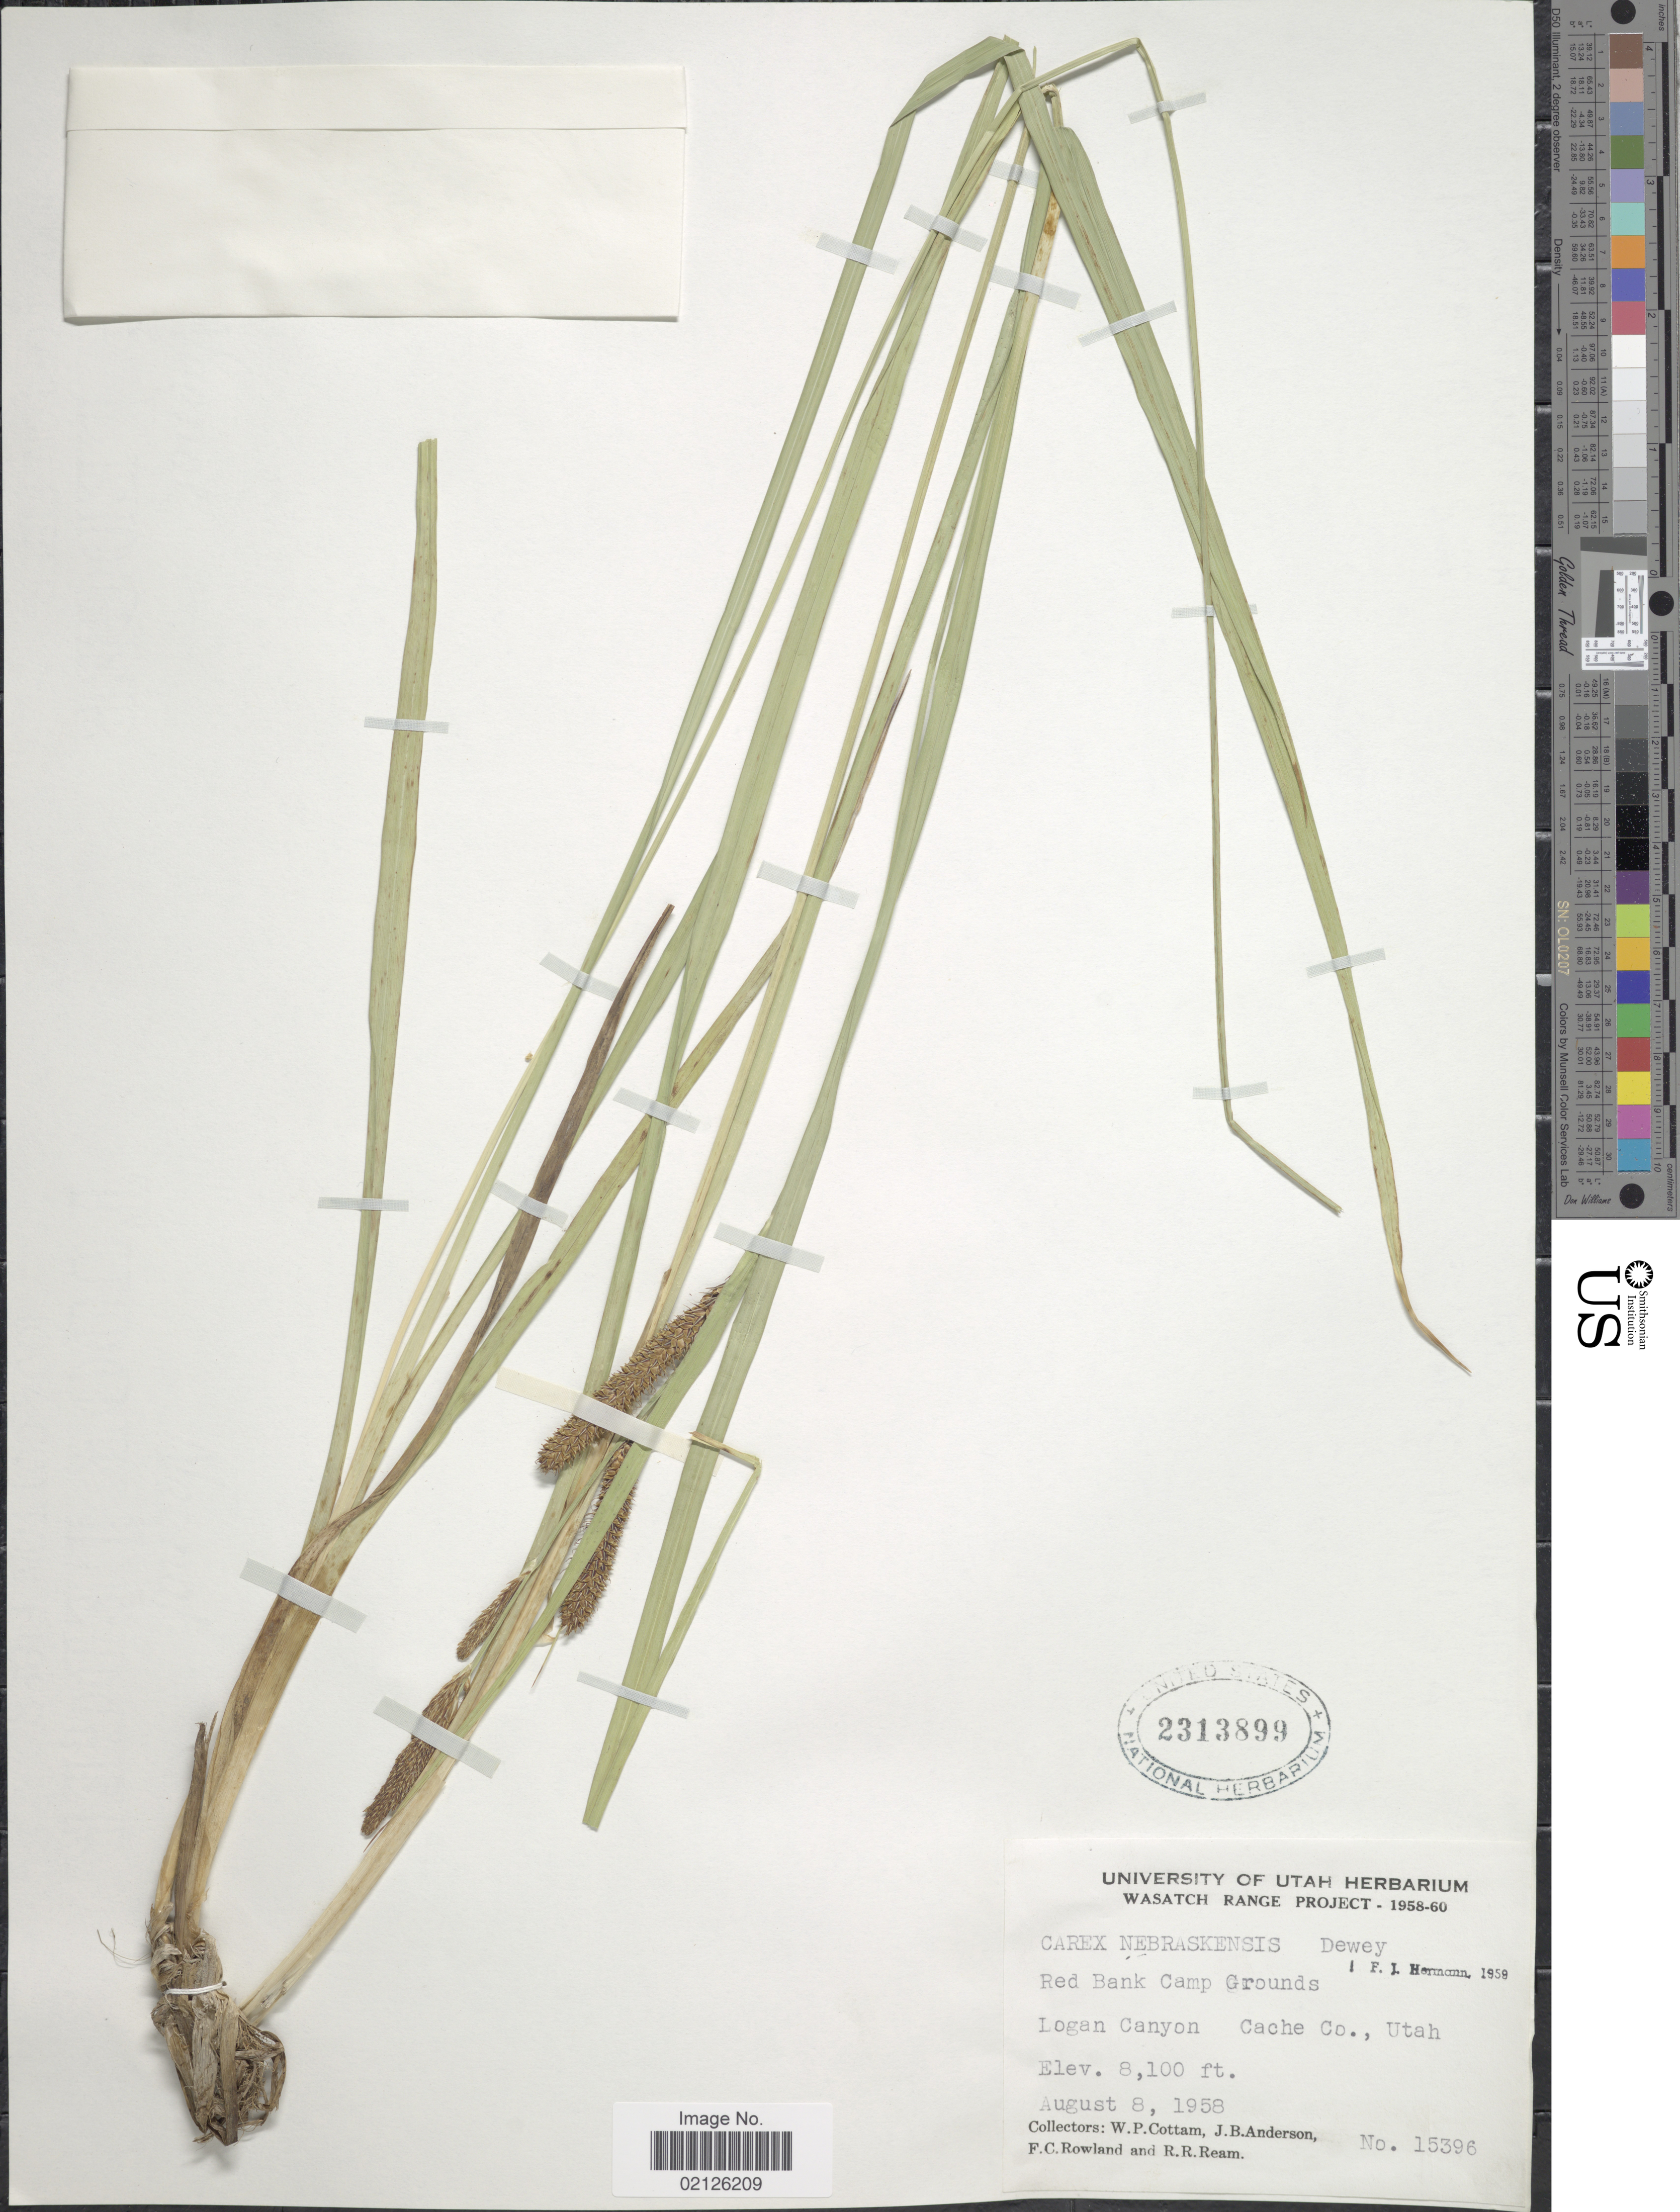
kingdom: Plantae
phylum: Tracheophyta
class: Liliopsida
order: Poales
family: Cyperaceae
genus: Carex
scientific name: Carex nebrascensis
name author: Dewey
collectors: W. Cottam, J. B. Anderson, F. Rowland & R. Ream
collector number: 15396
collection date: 1958-08-08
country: United States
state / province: Utah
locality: Redbank Camp Grounds Logan Canyon, Cache Co.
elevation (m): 2469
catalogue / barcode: US 2313899